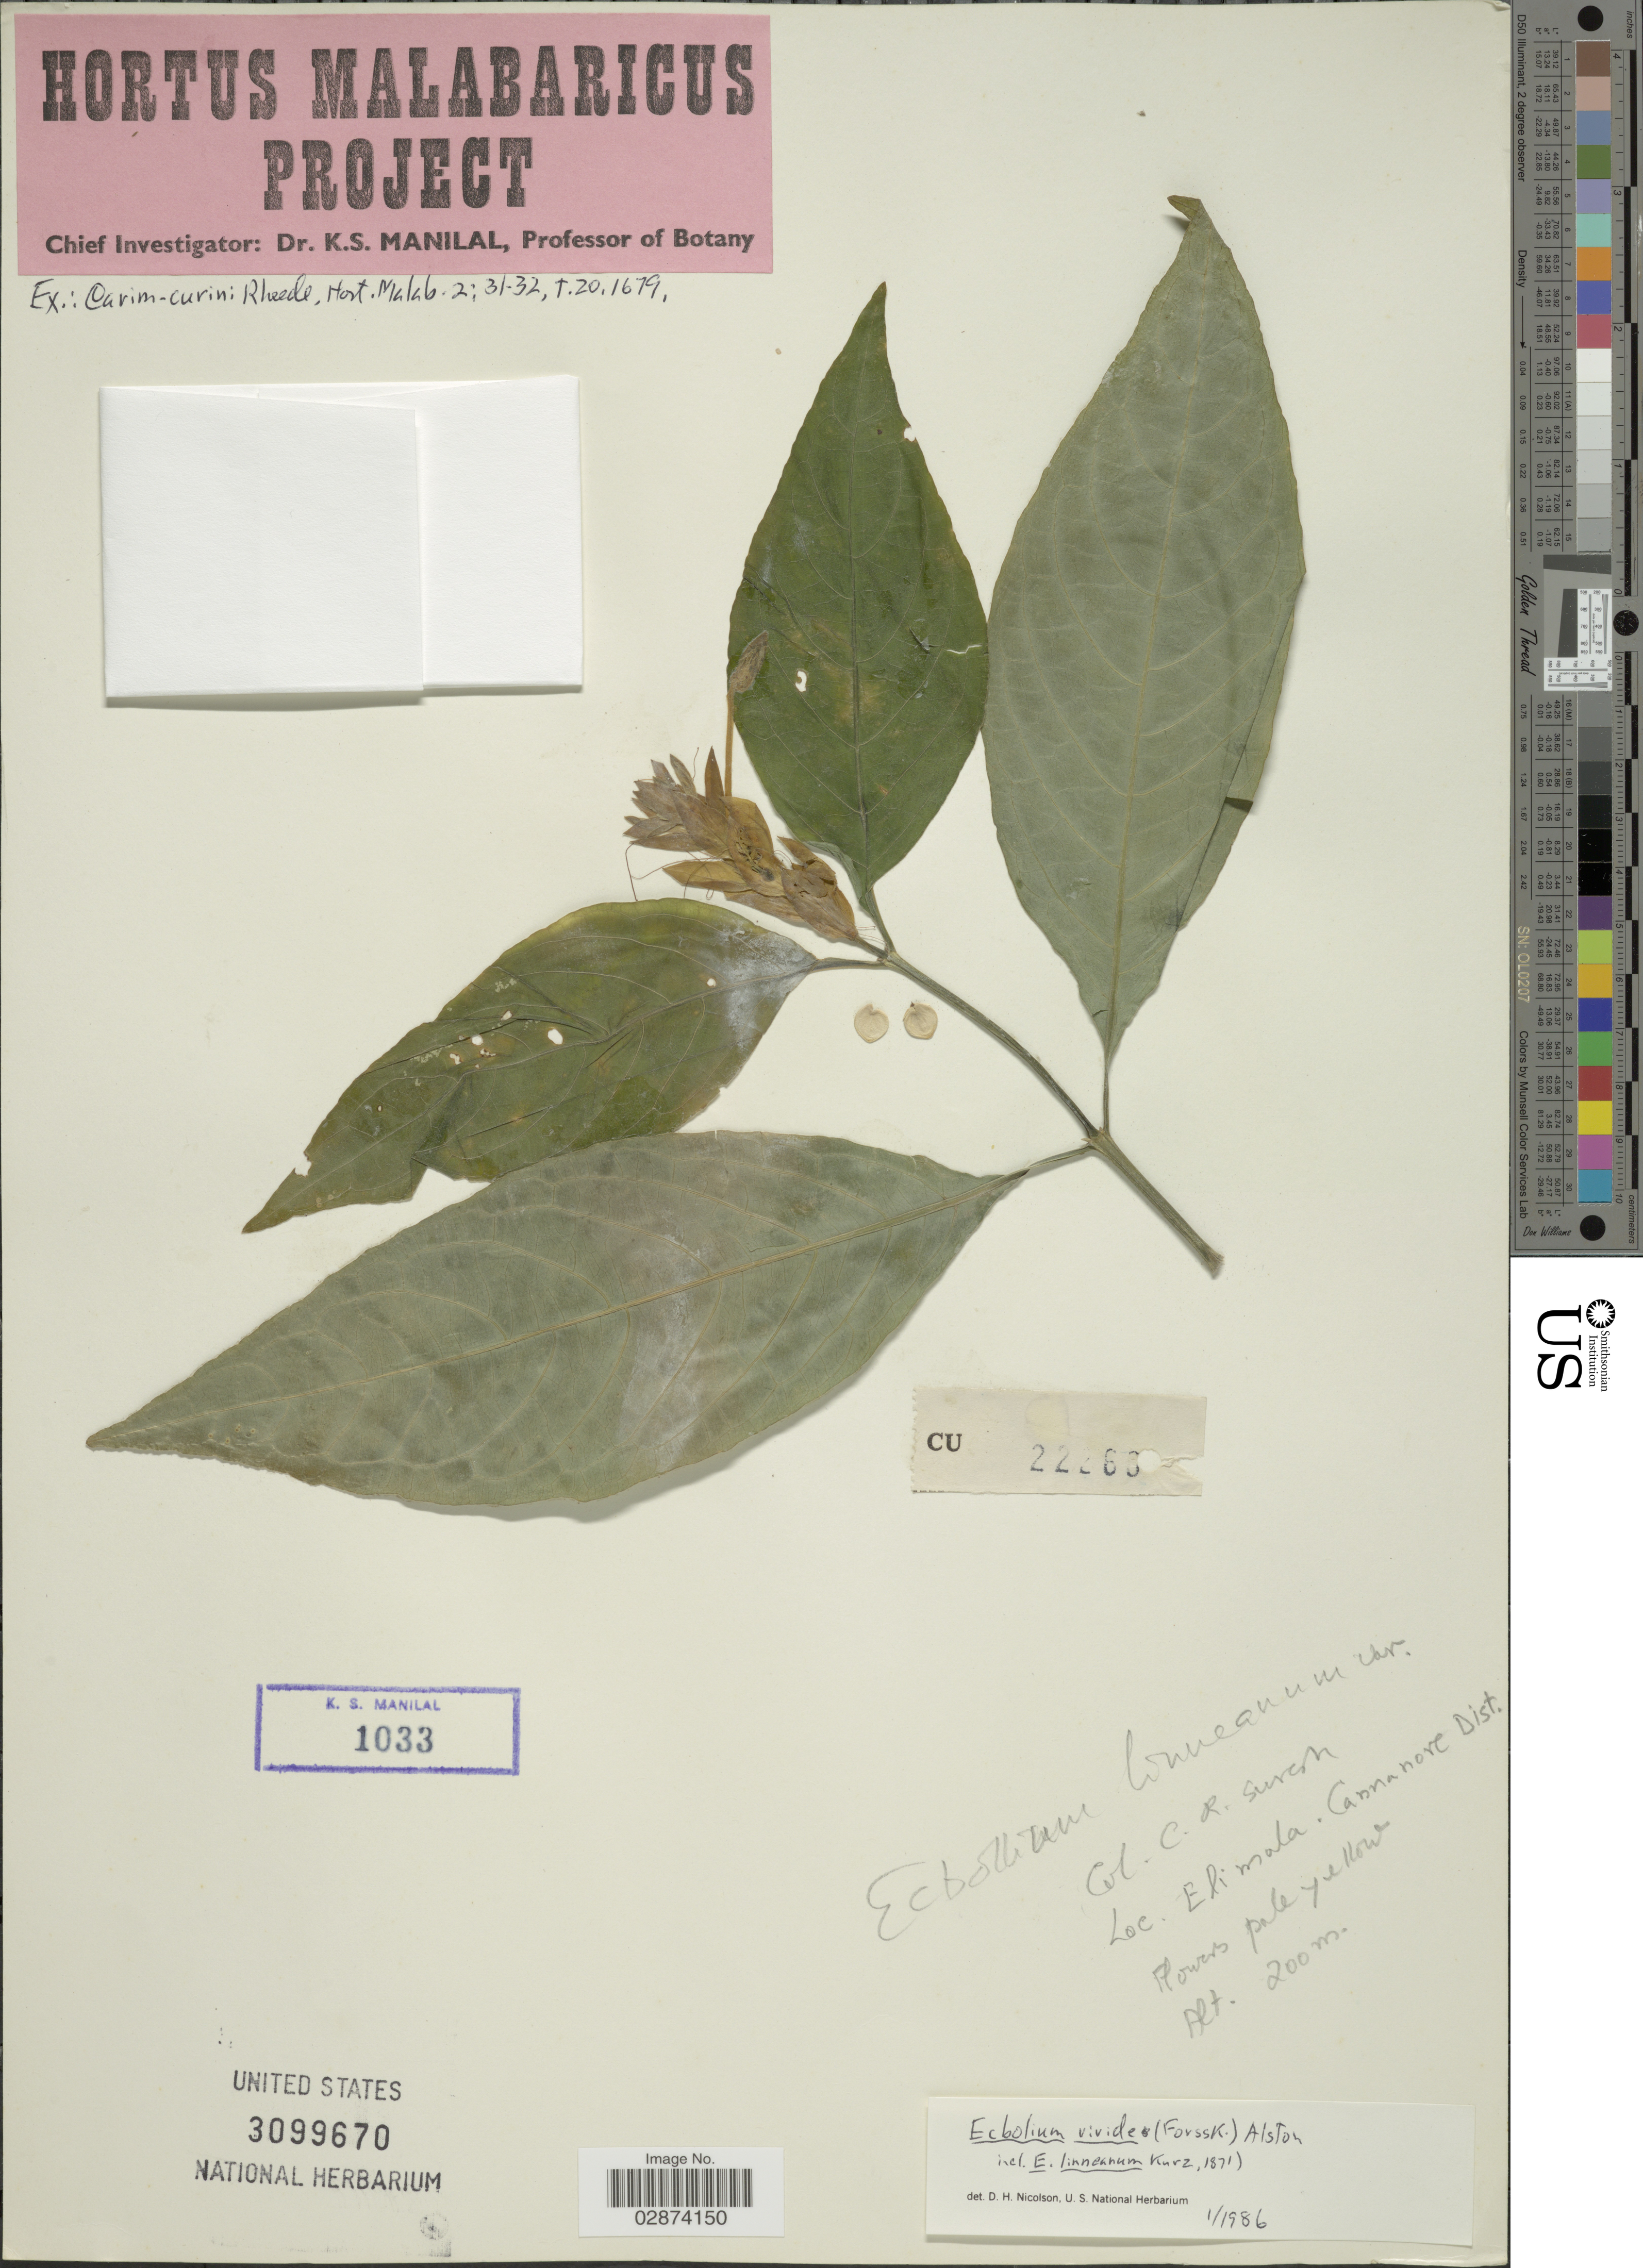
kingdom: Plantae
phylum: Tracheophyta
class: Magnoliopsida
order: Lamiales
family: Acanthaceae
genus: Ecbolium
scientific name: Ecbolium viride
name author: (Forssk.) Alston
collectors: C. Suresh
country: India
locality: Elimala, Cannanore Dist.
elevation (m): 200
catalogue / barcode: US 3099670